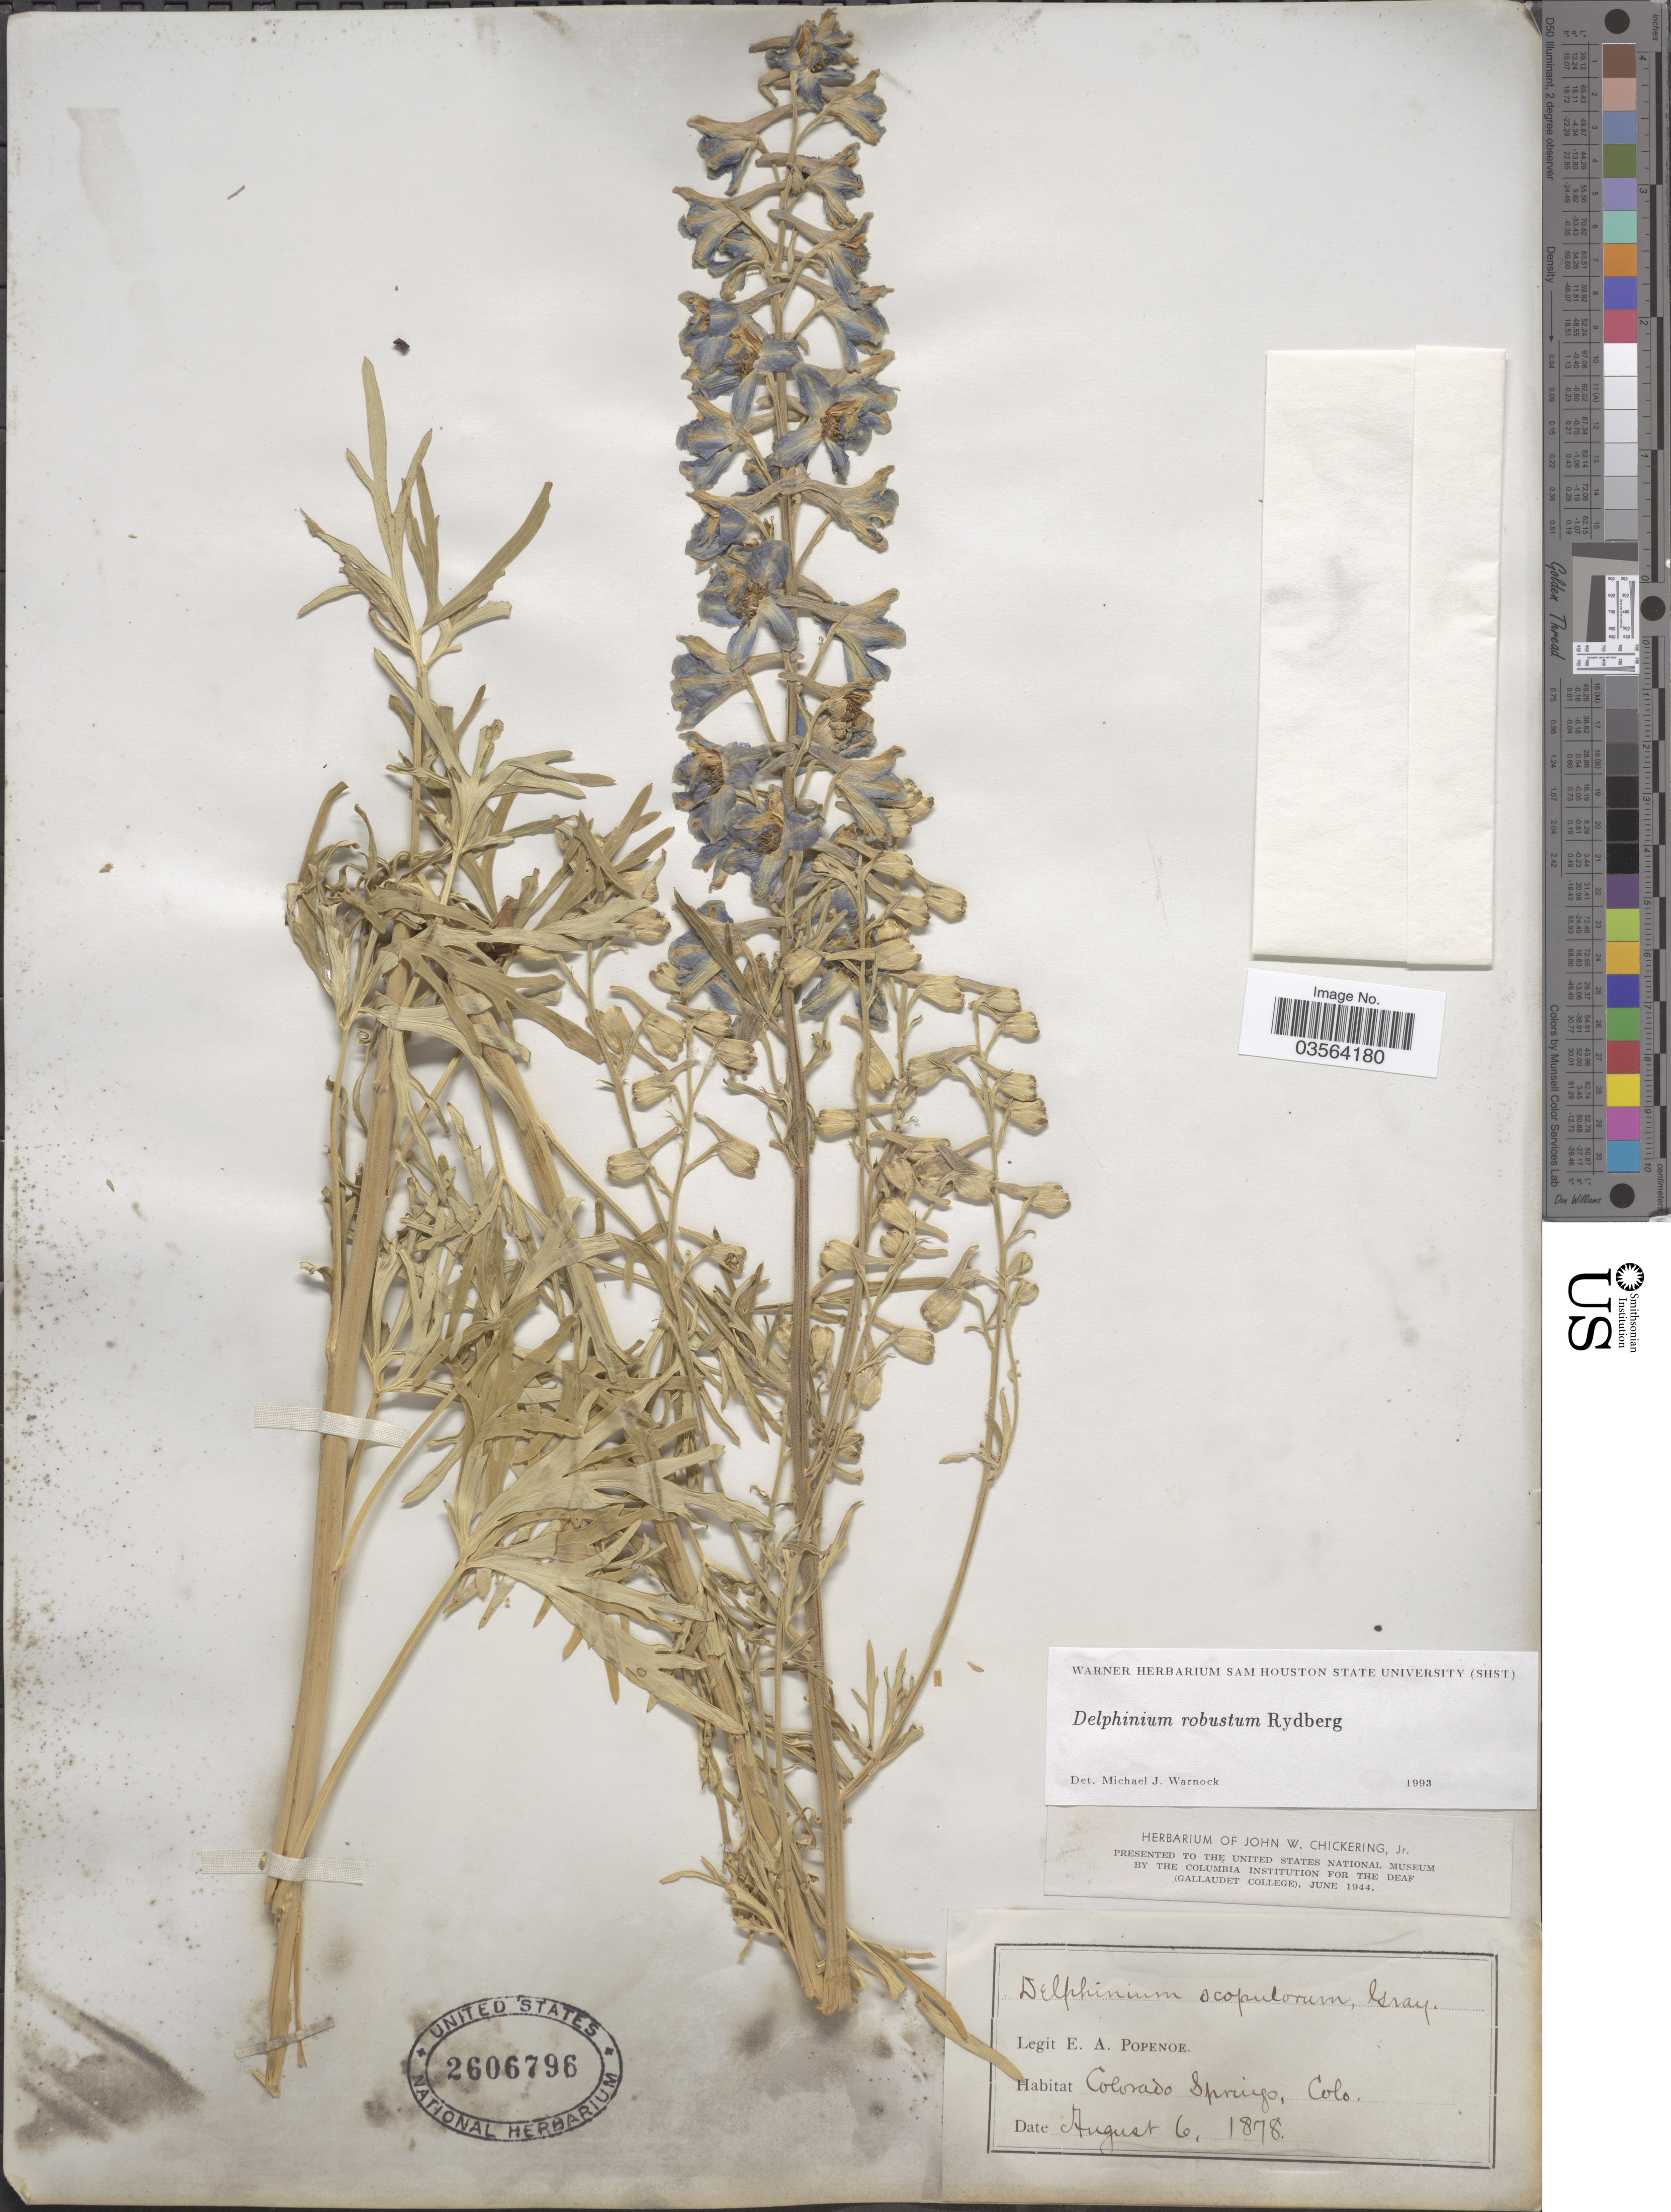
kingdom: Plantae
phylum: Tracheophyta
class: Magnoliopsida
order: Ranunculales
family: Ranunculaceae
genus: Delphinium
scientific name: Delphinium robustum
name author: Rydb.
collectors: E. A. Popenoe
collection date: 1878-08-06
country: United States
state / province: Colorado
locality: Colorado Springs.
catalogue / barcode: US 2606796